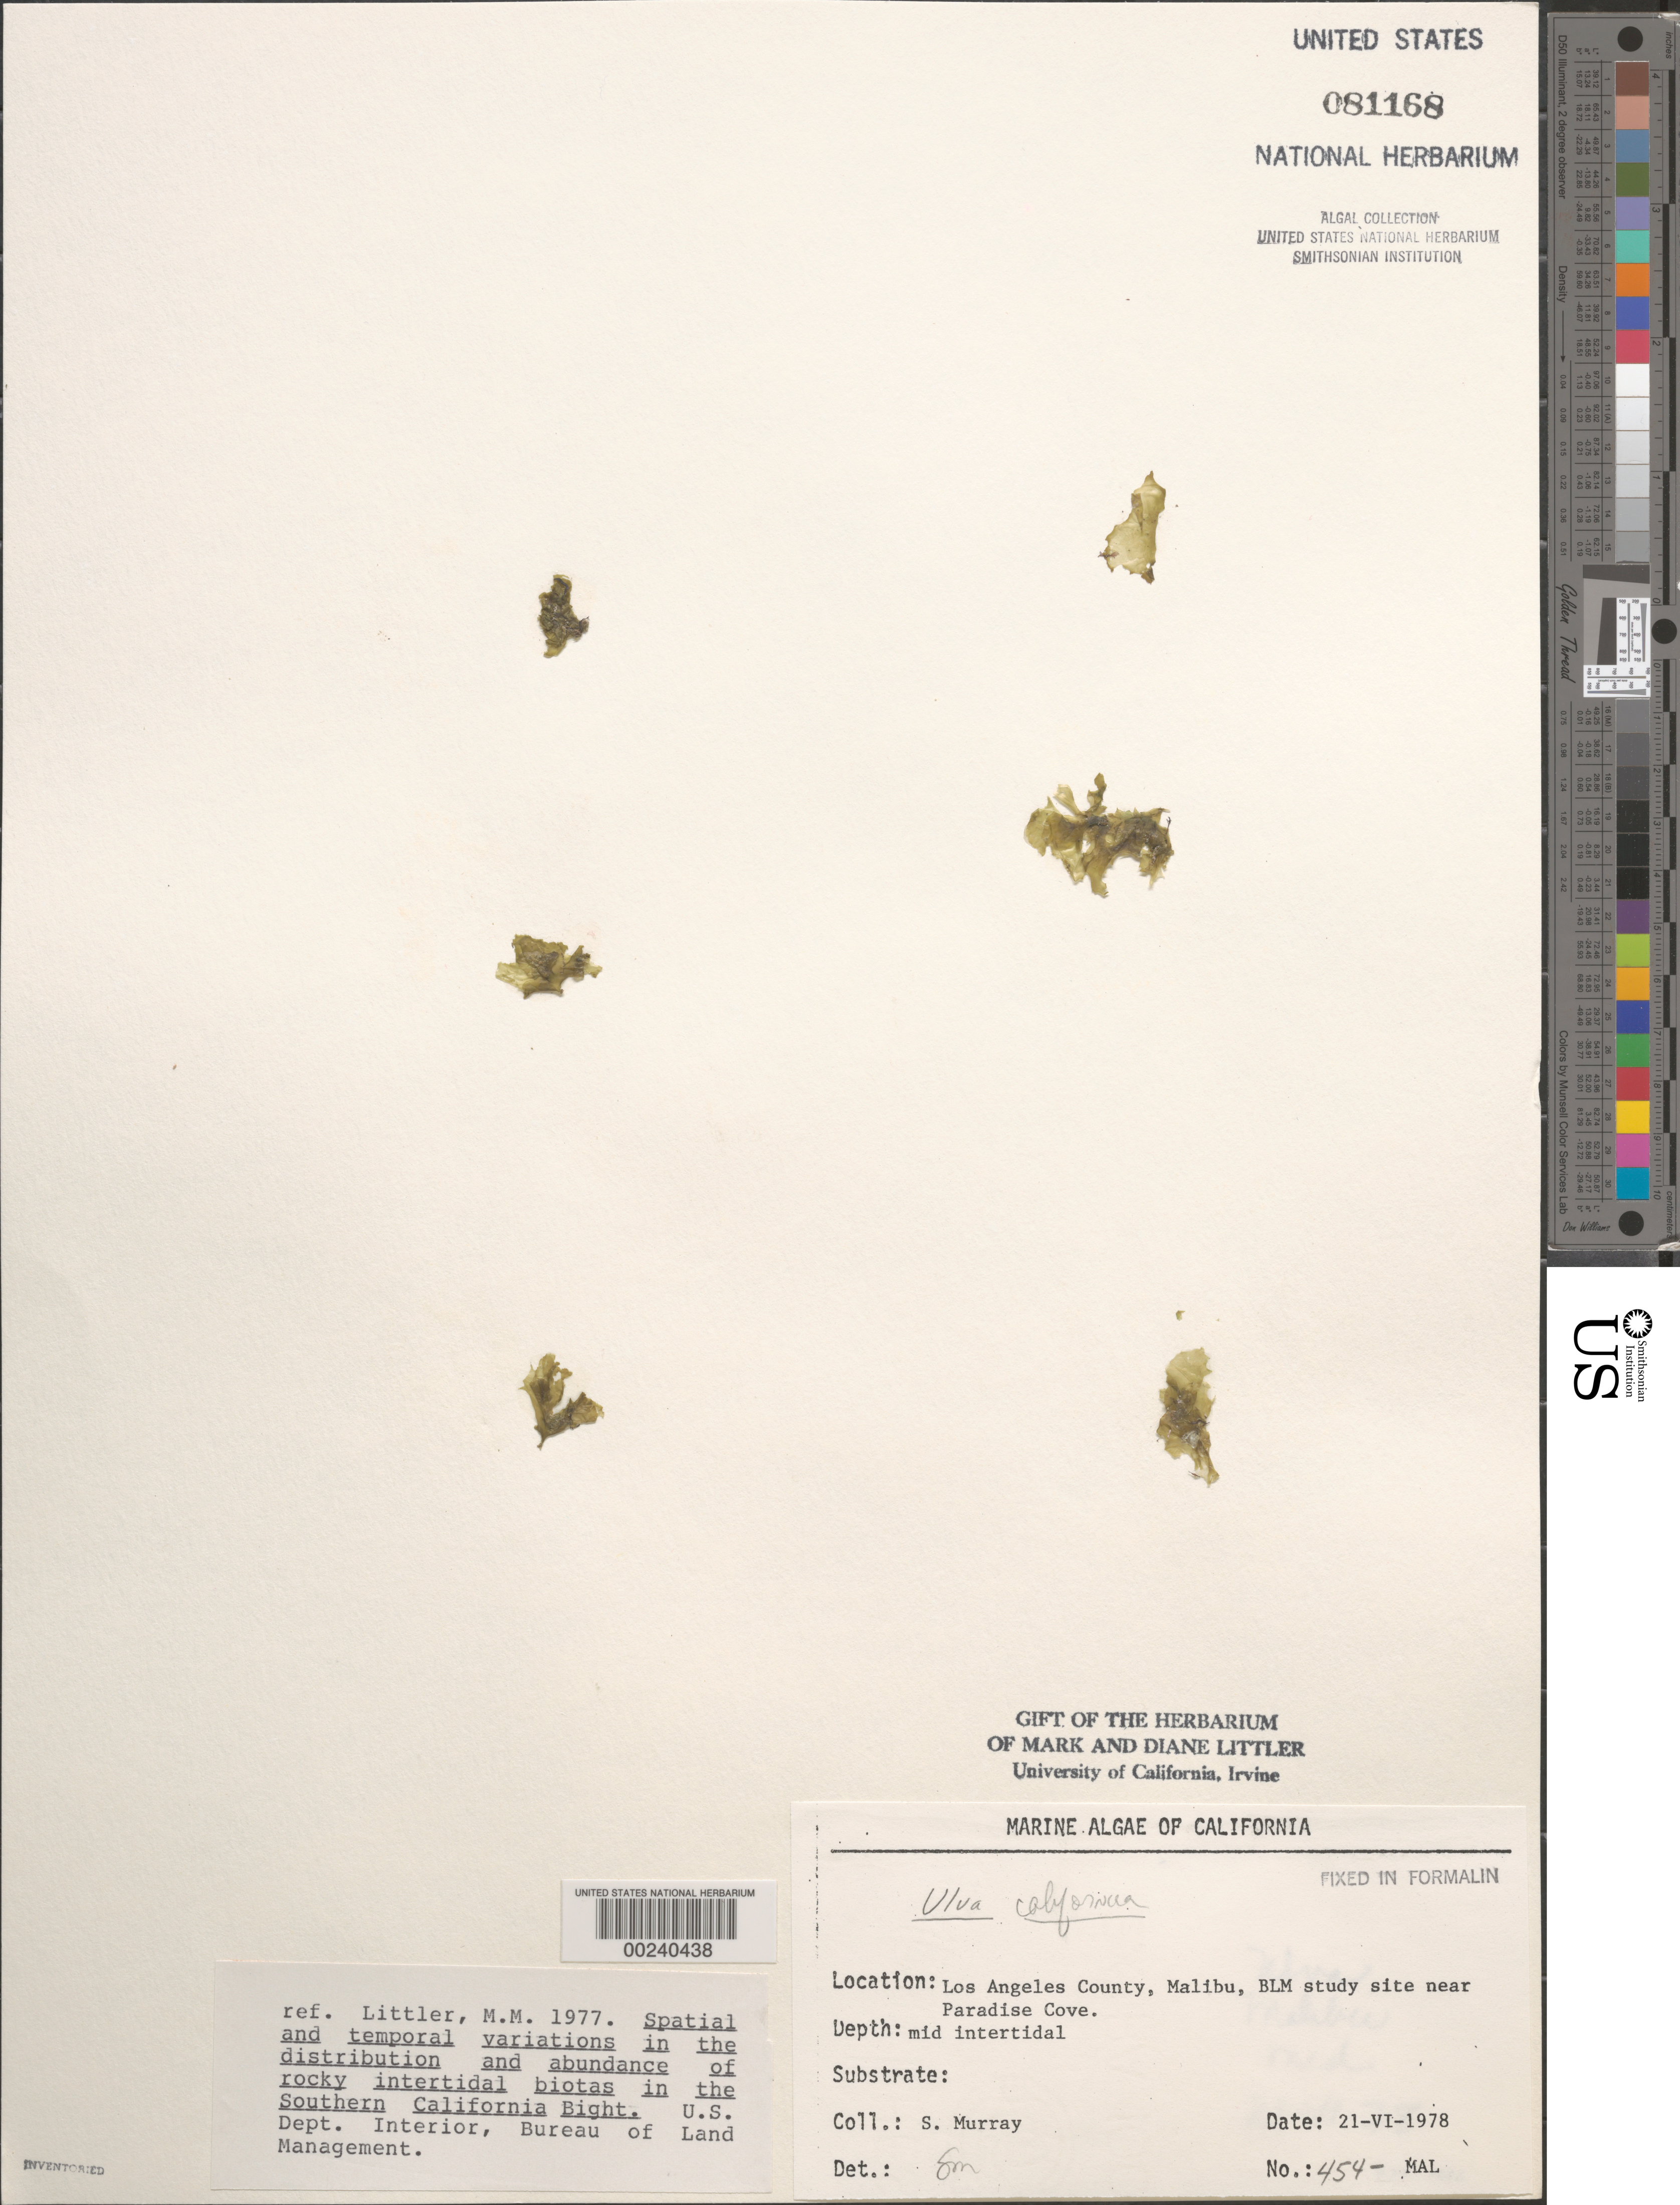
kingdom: Plantae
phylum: Chlorophyta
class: Ulvophyceae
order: Ulvales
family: Ulvaceae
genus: Ulva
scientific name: Ulva californica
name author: N.Wille in Collins et al.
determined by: Murray, S. N.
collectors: S. N. Murray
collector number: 454-MAL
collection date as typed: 21 Jun 1978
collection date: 1978-06-21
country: United States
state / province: California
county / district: Los Angeles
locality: Malibu, near Paradise Cove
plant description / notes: BLM-SOCALBIGHT Rocky Intertidal Survey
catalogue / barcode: US 81168